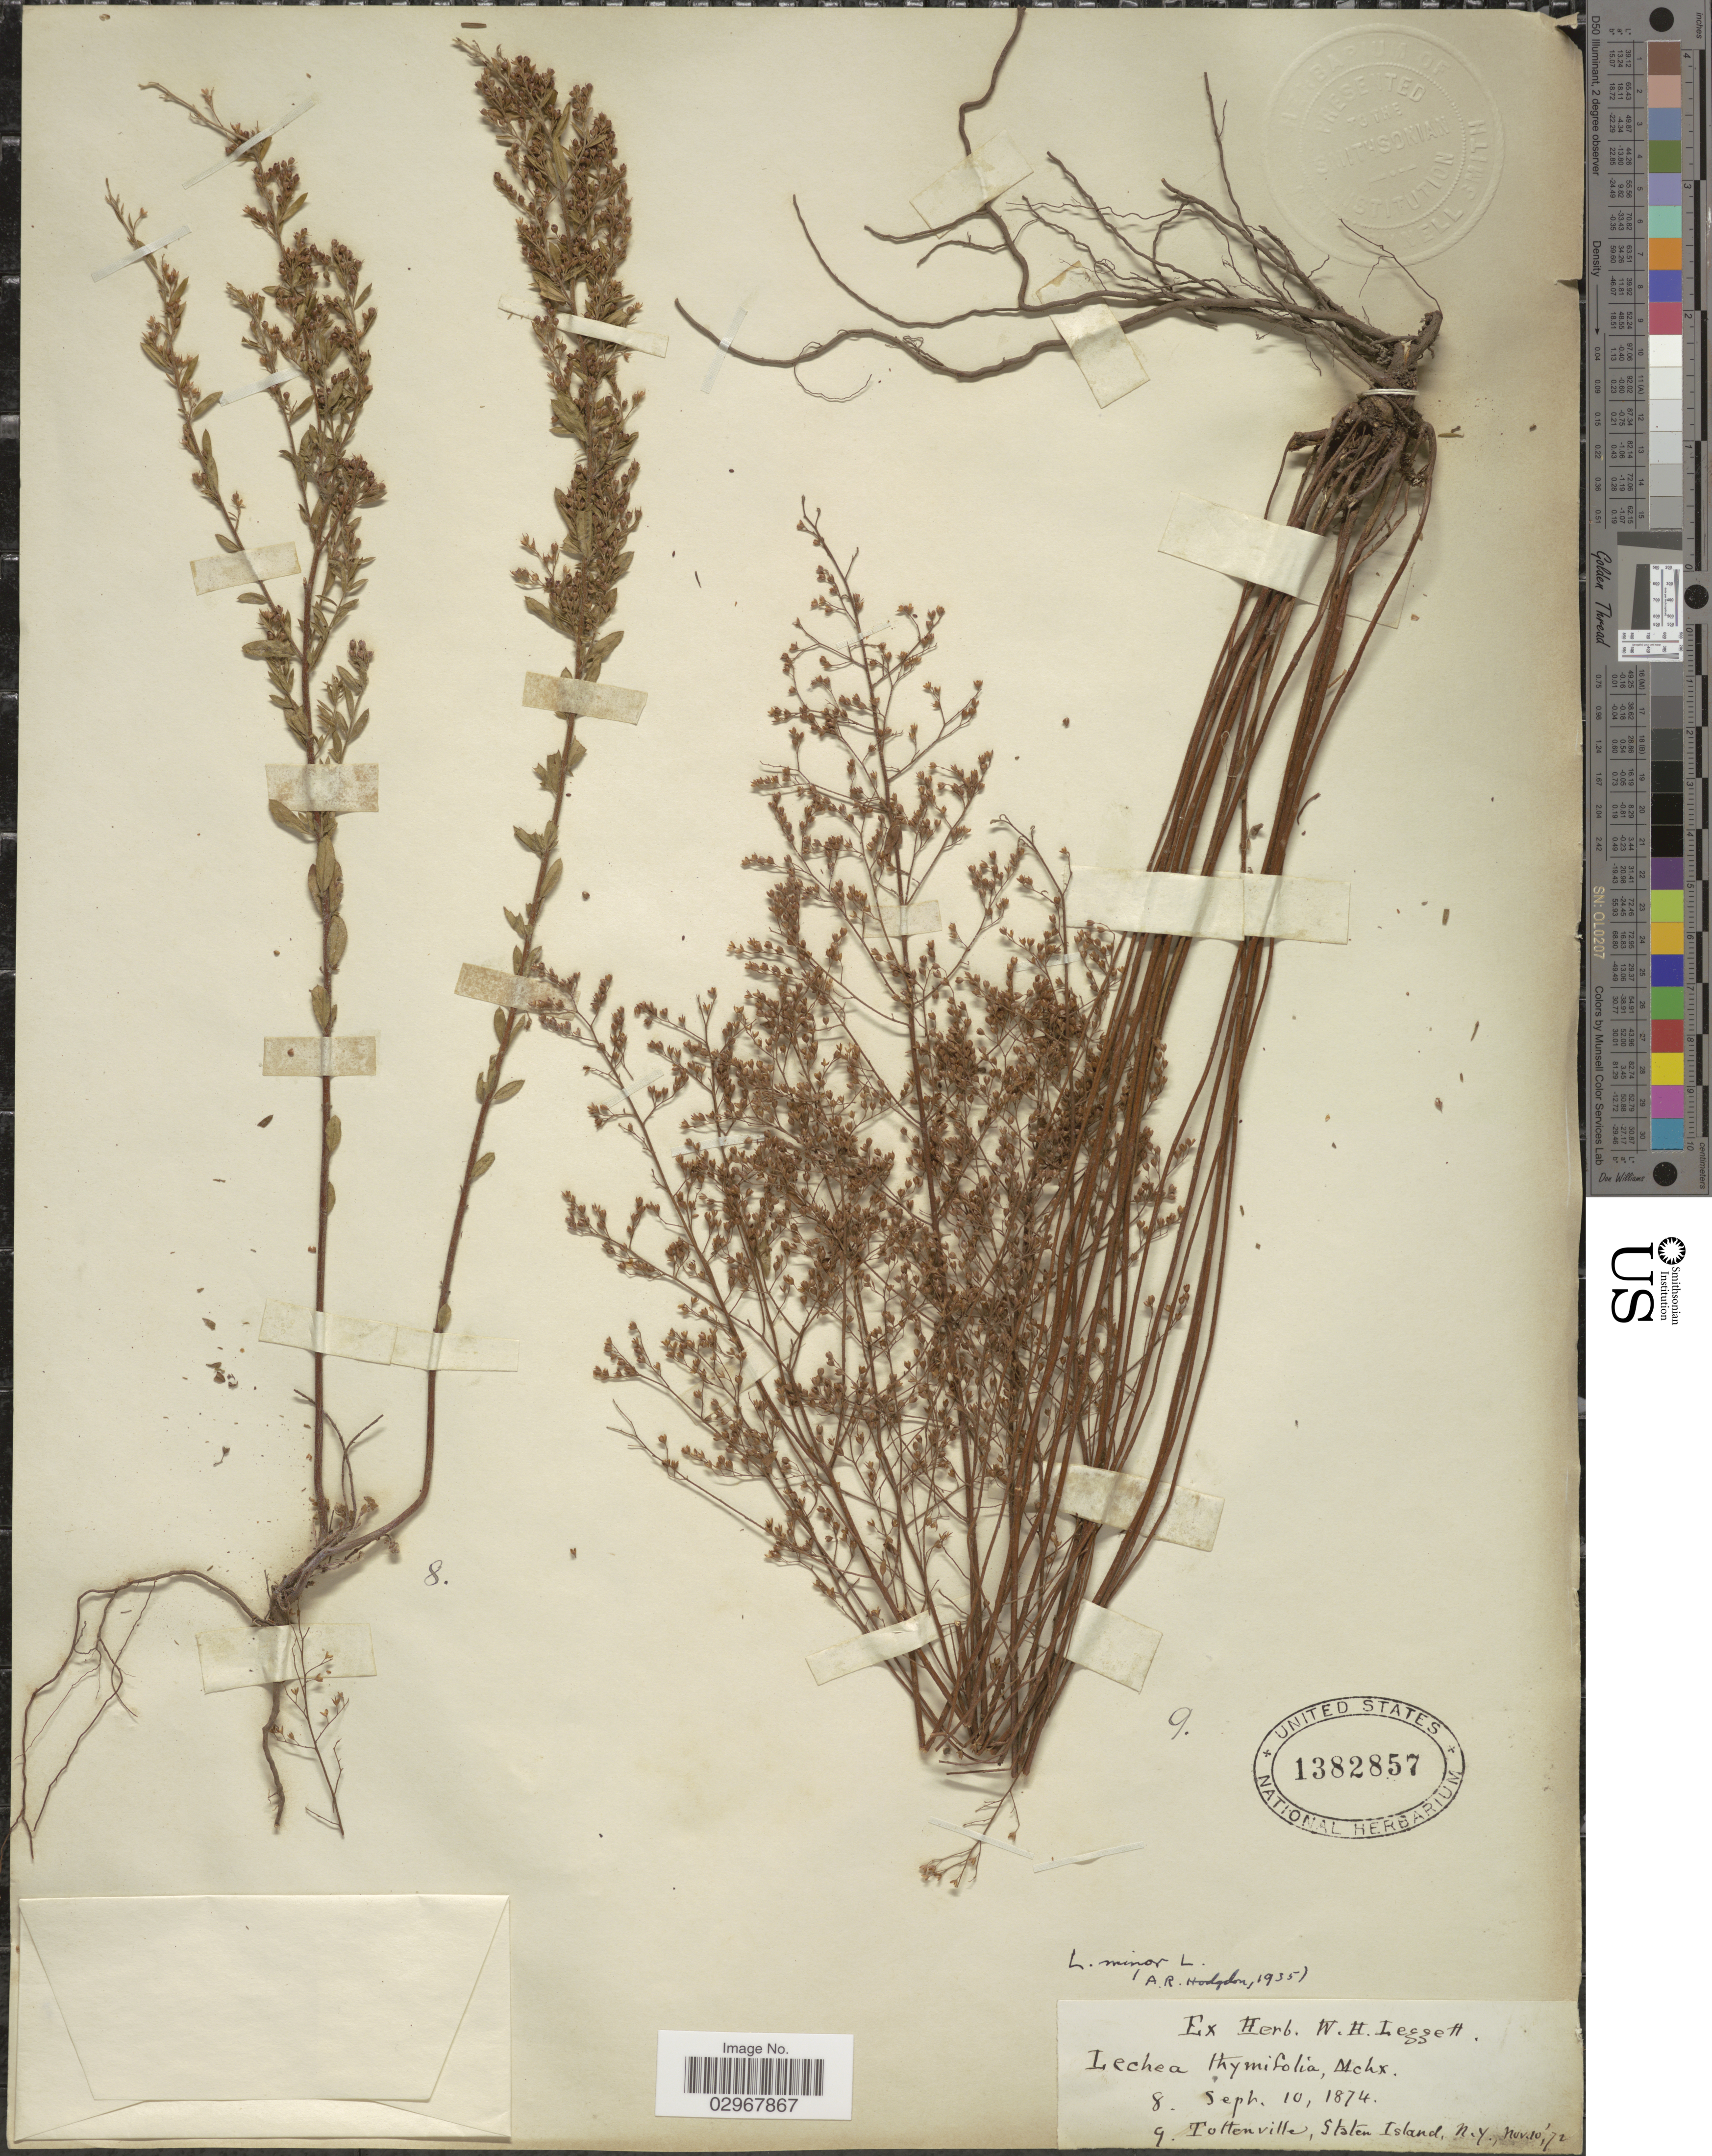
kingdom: Plantae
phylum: Tracheophyta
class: Magnoliopsida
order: Malvales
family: Cistaceae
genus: Lechea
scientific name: Lechea minor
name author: L.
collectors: Ex herb. W. H. Leggett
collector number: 8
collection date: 1874-09-10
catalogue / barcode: US 1382857